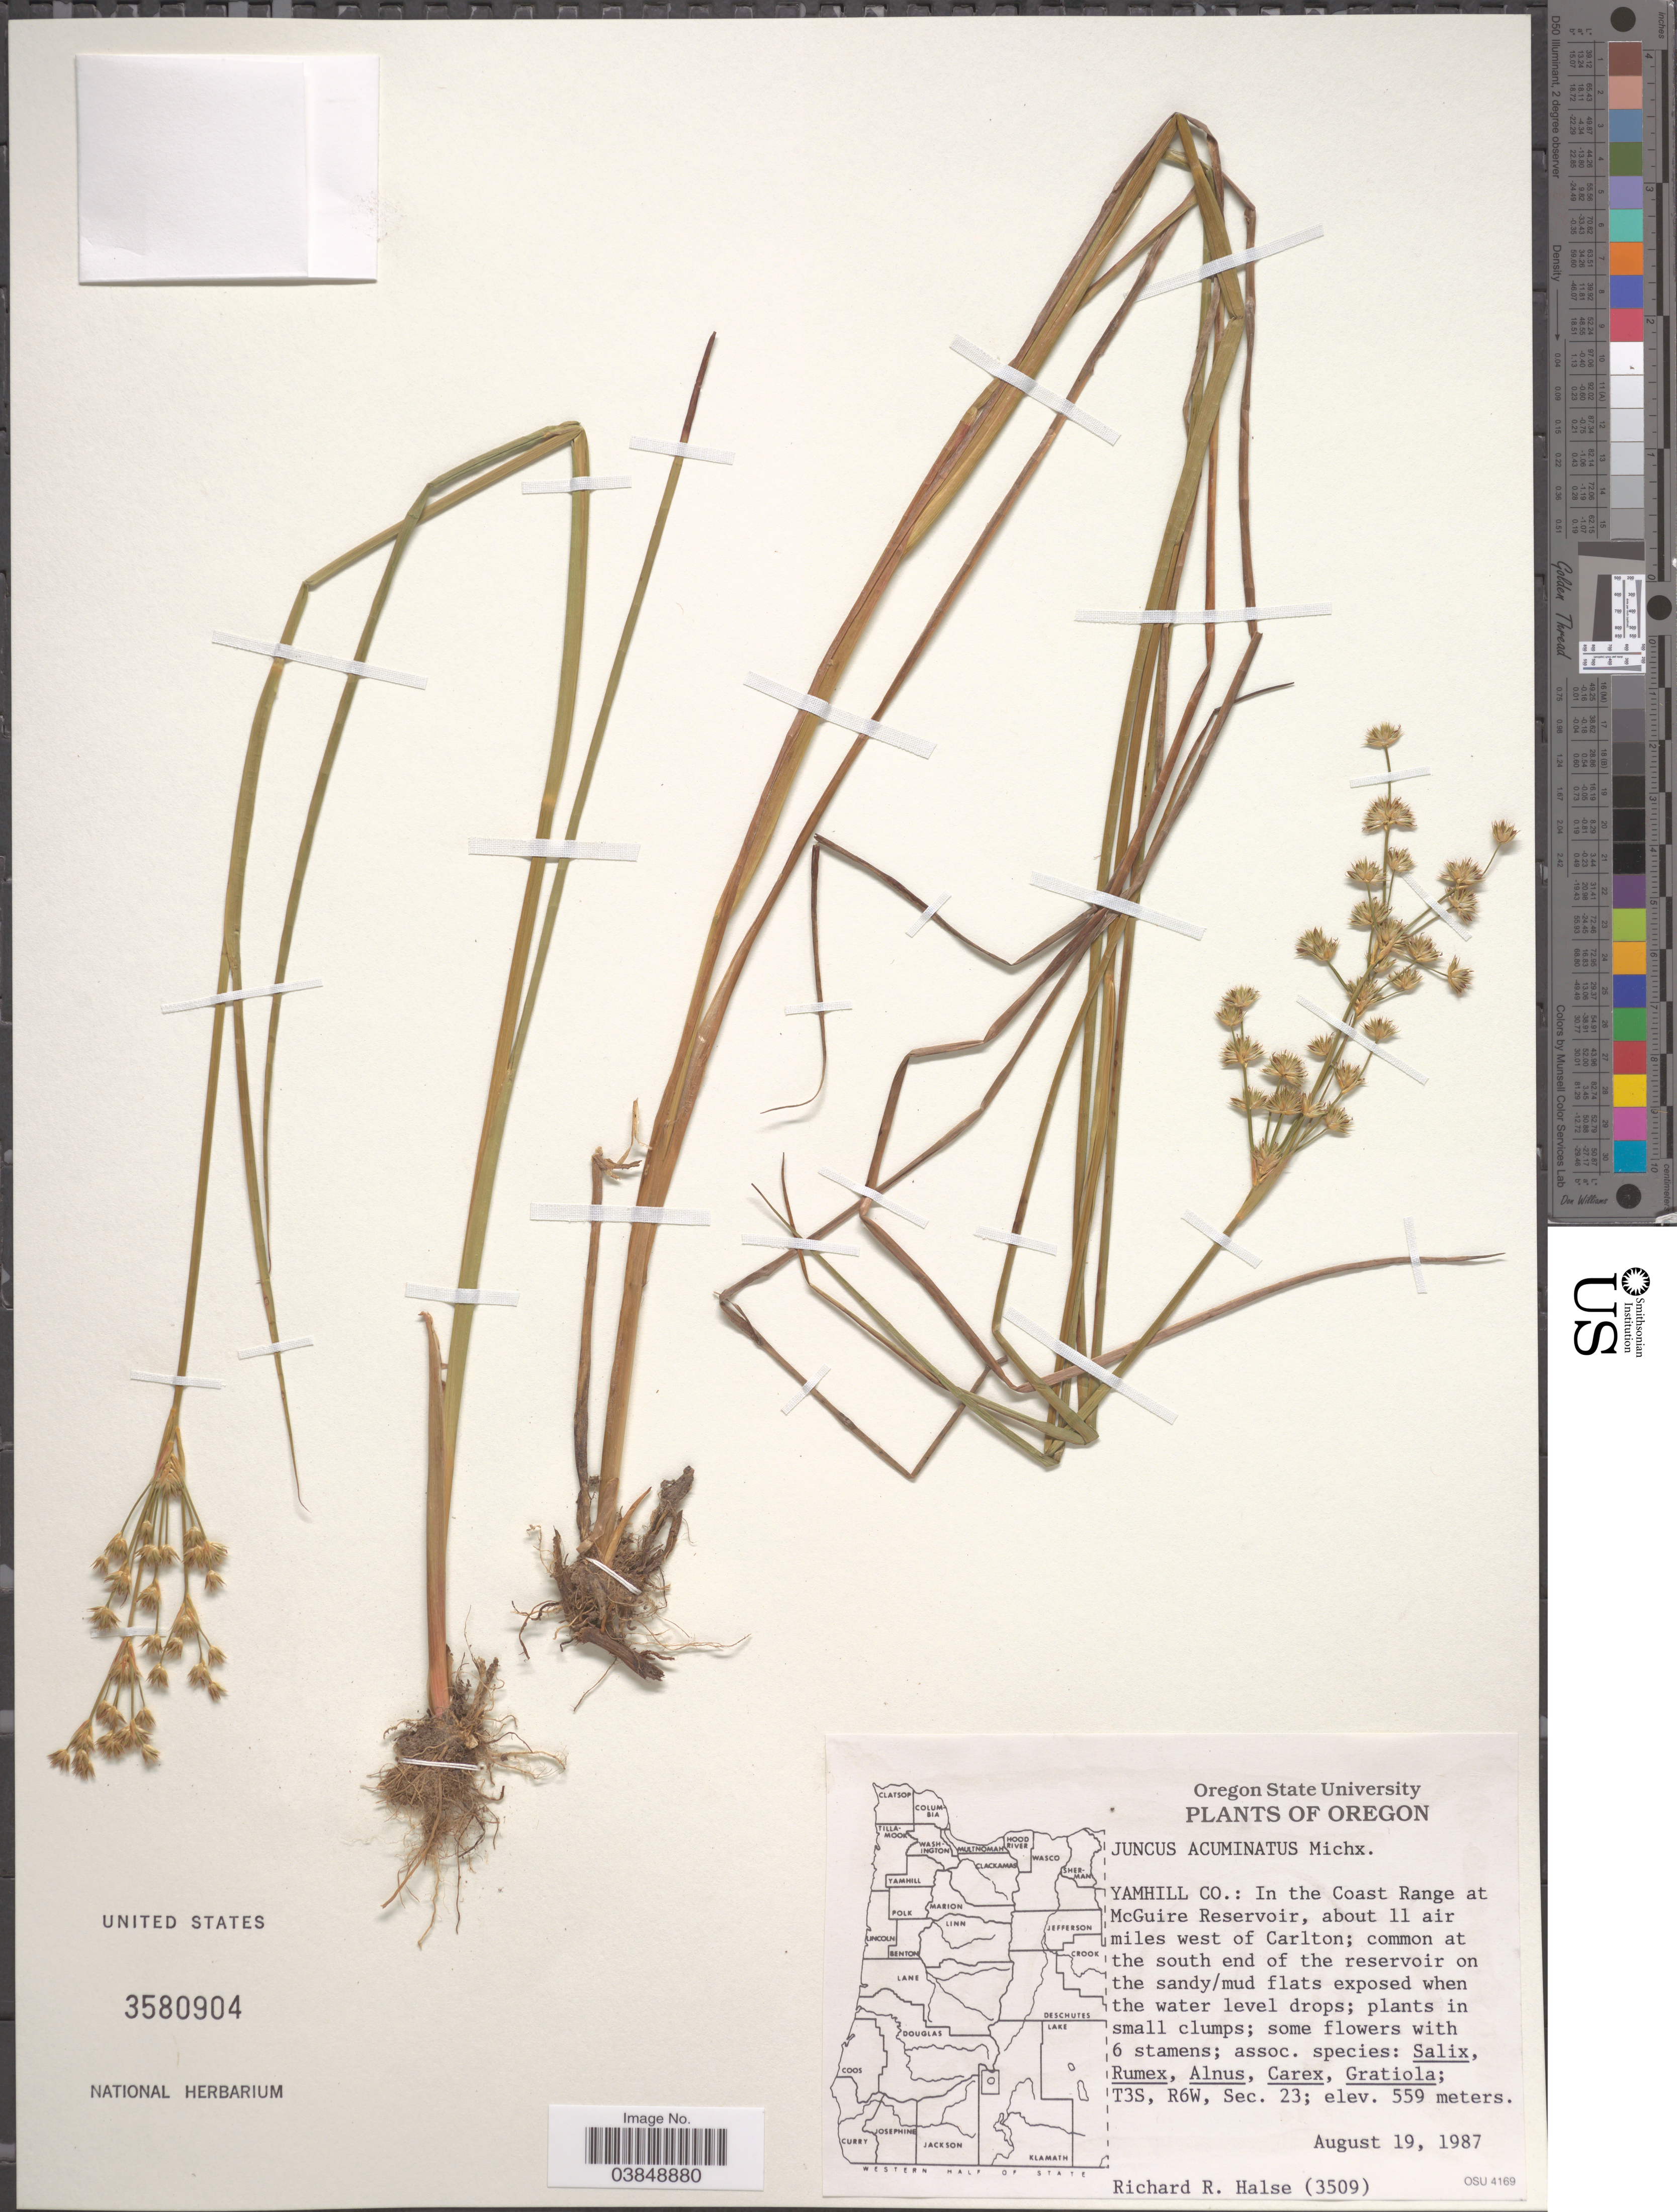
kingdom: Plantae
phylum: Tracheophyta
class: Liliopsida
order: Poales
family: Juncaceae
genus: Juncus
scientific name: Juncus acuminatus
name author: Michx.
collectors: R. Halse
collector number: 3509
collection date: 1987-08-19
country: United States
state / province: Oregon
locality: Yahmill Co.: In the Coast Range at McGuire Reservoir, about 11 air miles west of Carlton; common at the south end of the reservoir. T3S, R6W, Sec. 23.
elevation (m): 559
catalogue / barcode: US 3580904